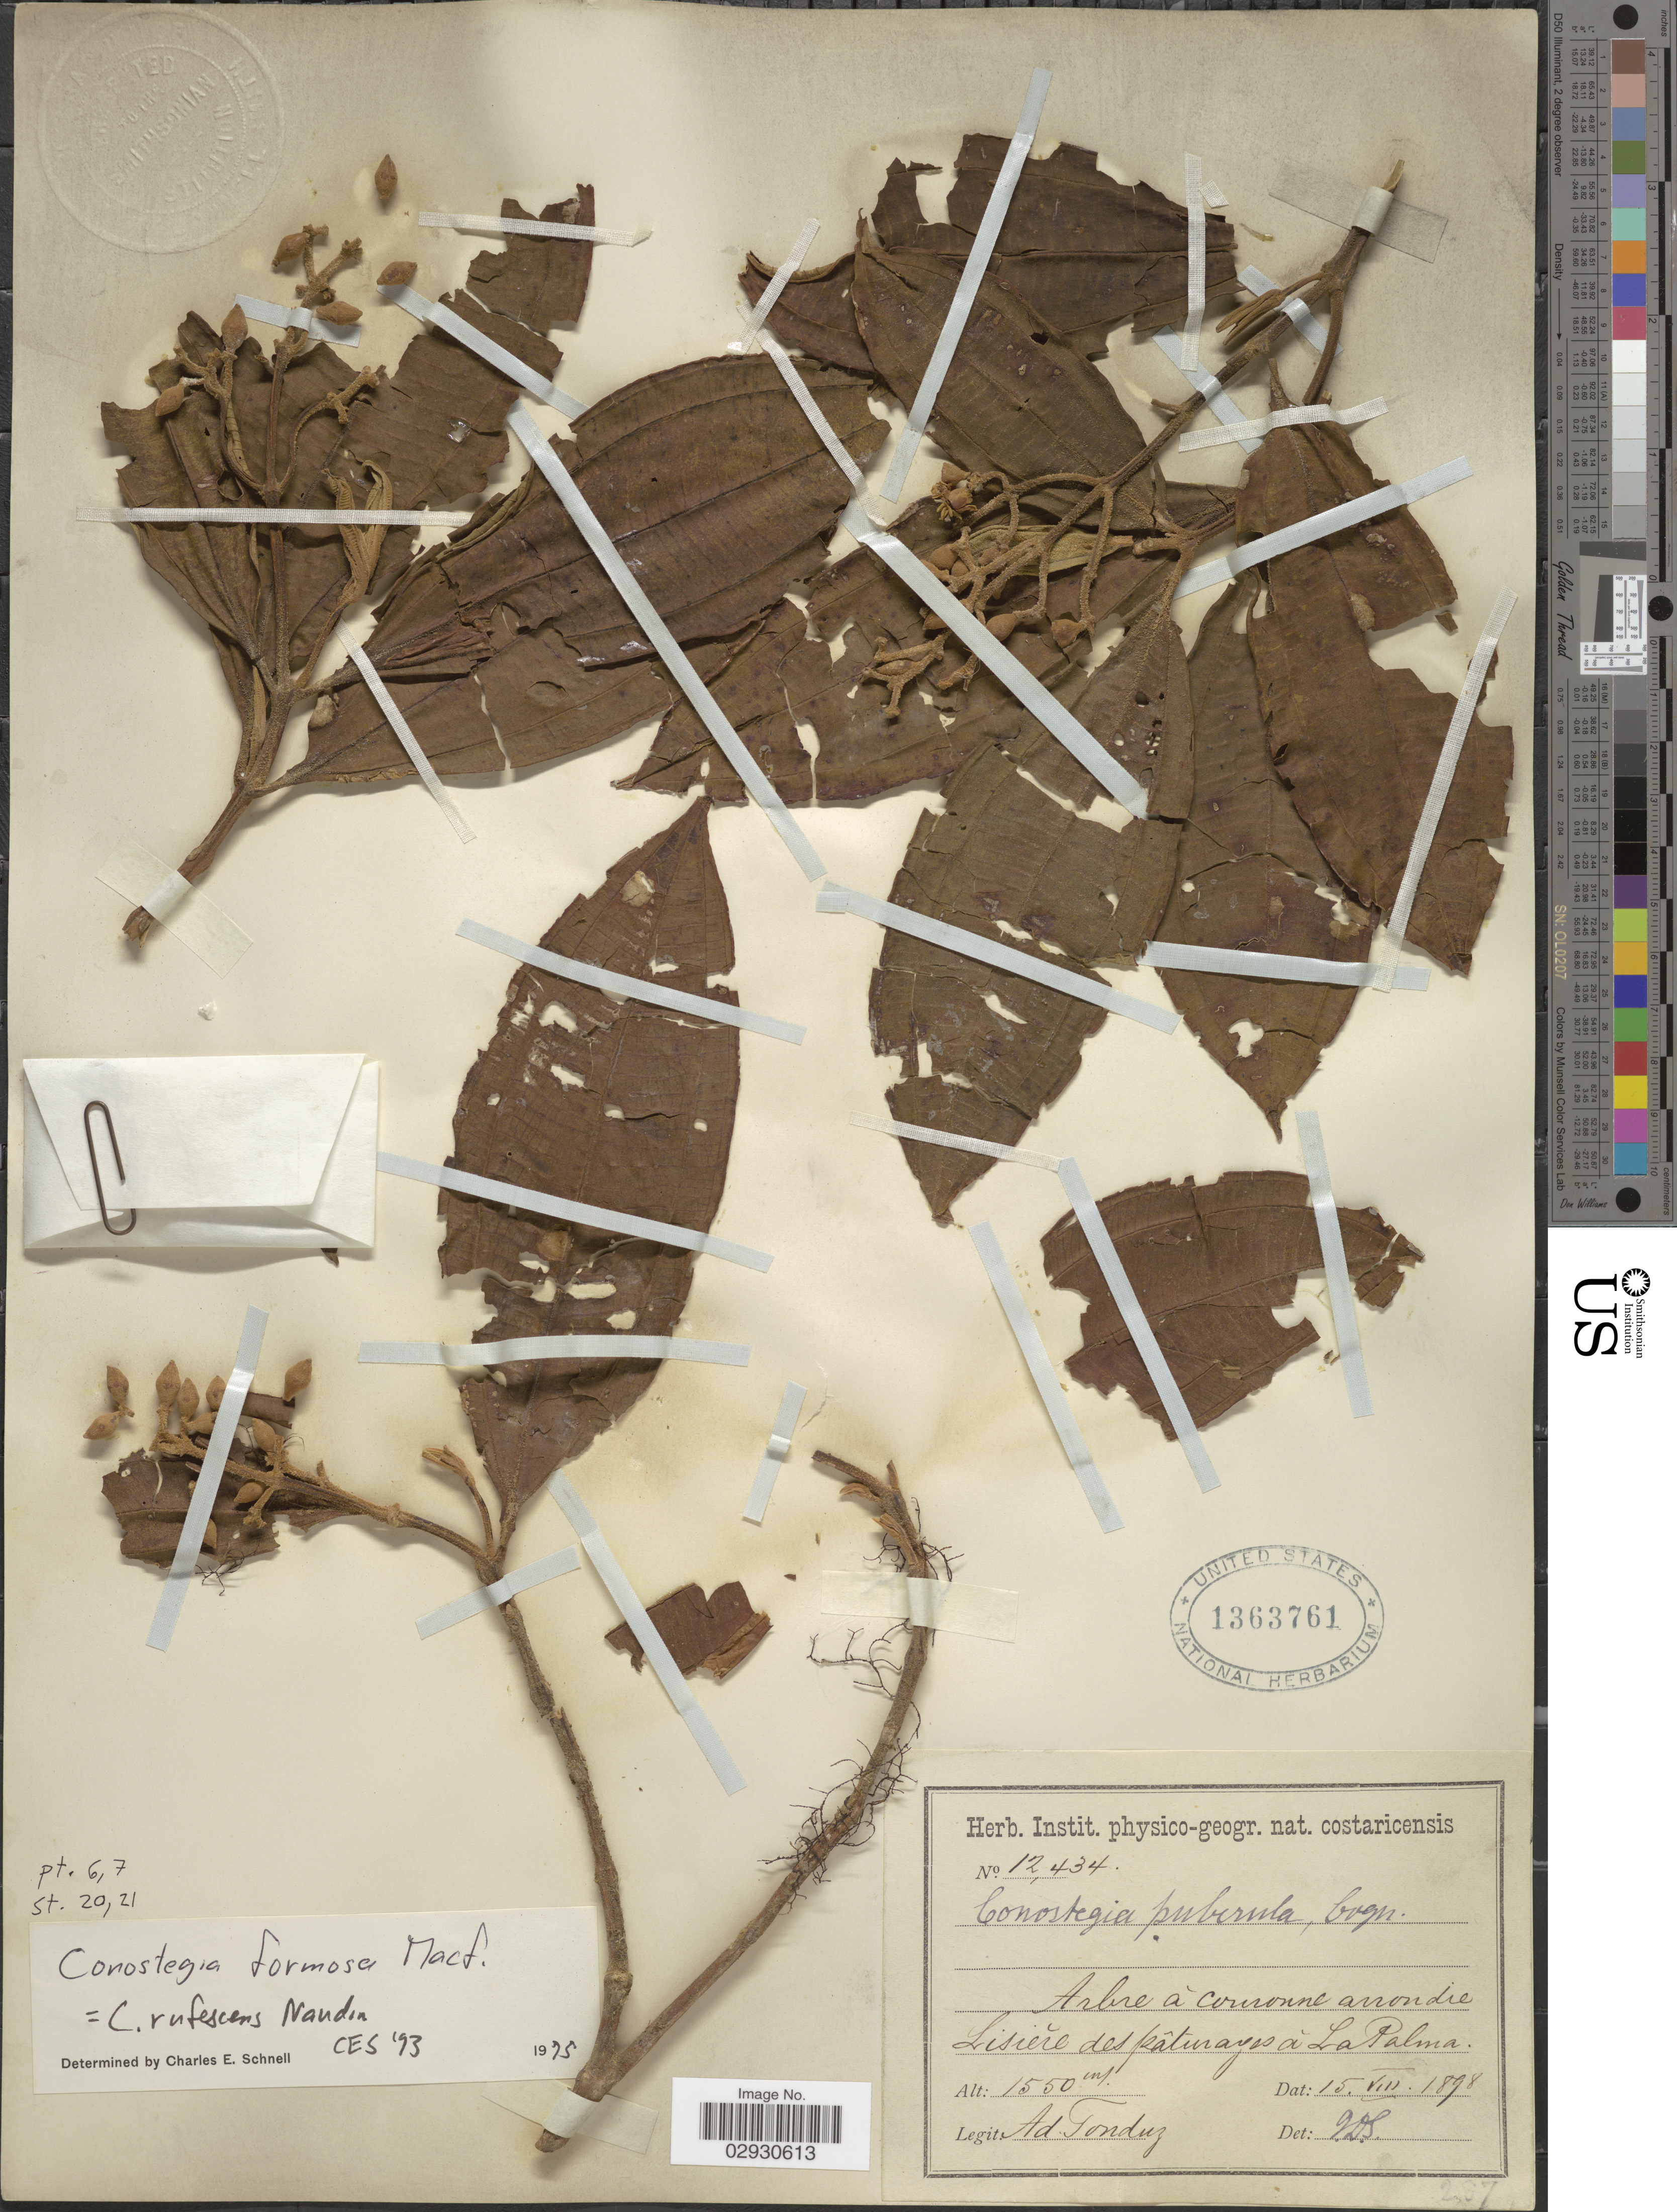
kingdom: Plantae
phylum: Tracheophyta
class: Magnoliopsida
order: Myrtales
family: Melastomataceae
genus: Conostegia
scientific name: Conostegia rufescens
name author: Naudin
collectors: A. Tonduz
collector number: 12434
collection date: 1898-08-15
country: Costa Rica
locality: Lisiére des pâturages á La Palma.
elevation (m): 1550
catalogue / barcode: US 1363761